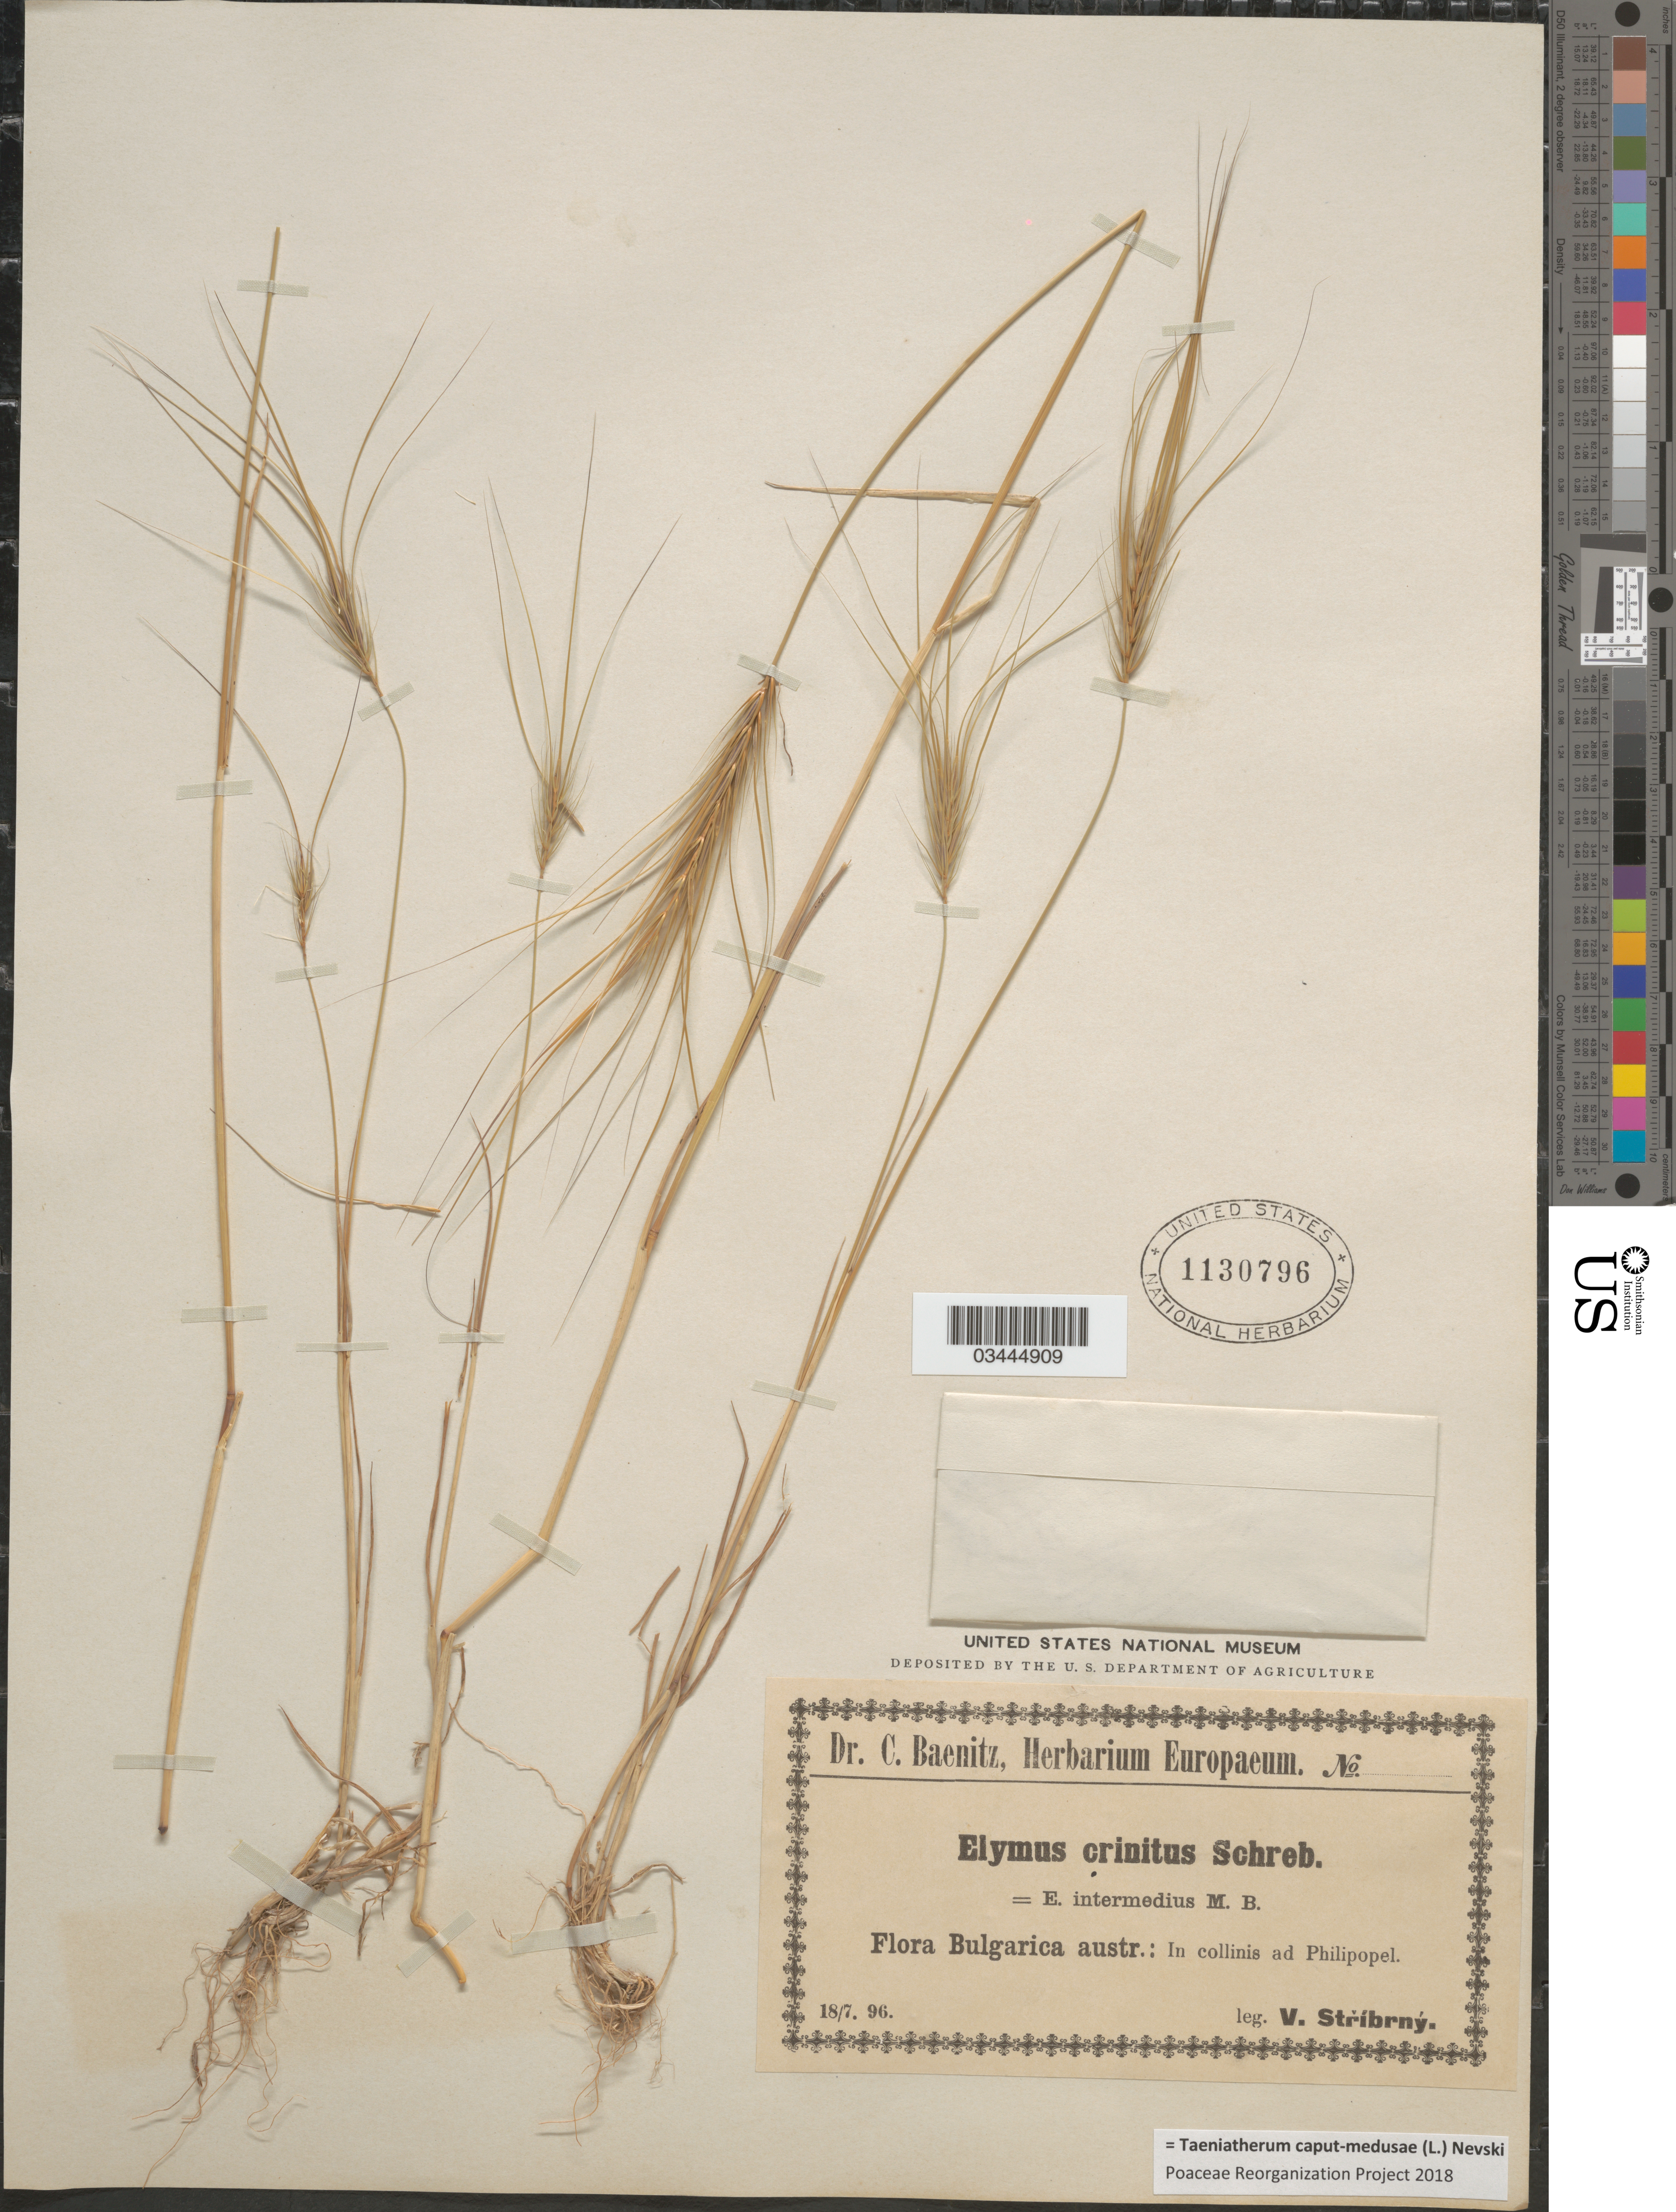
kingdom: Plantae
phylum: Tracheophyta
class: Liliopsida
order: Poales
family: Poaceae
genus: Taeniatherum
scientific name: Taeniatherum caput-medusae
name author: L.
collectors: V. Stribrny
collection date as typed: Transcribed d/m/y: 18/7/96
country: Bulgaria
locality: Bulgarica austr.: In collinis ad Philipopel.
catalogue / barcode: US 1130796